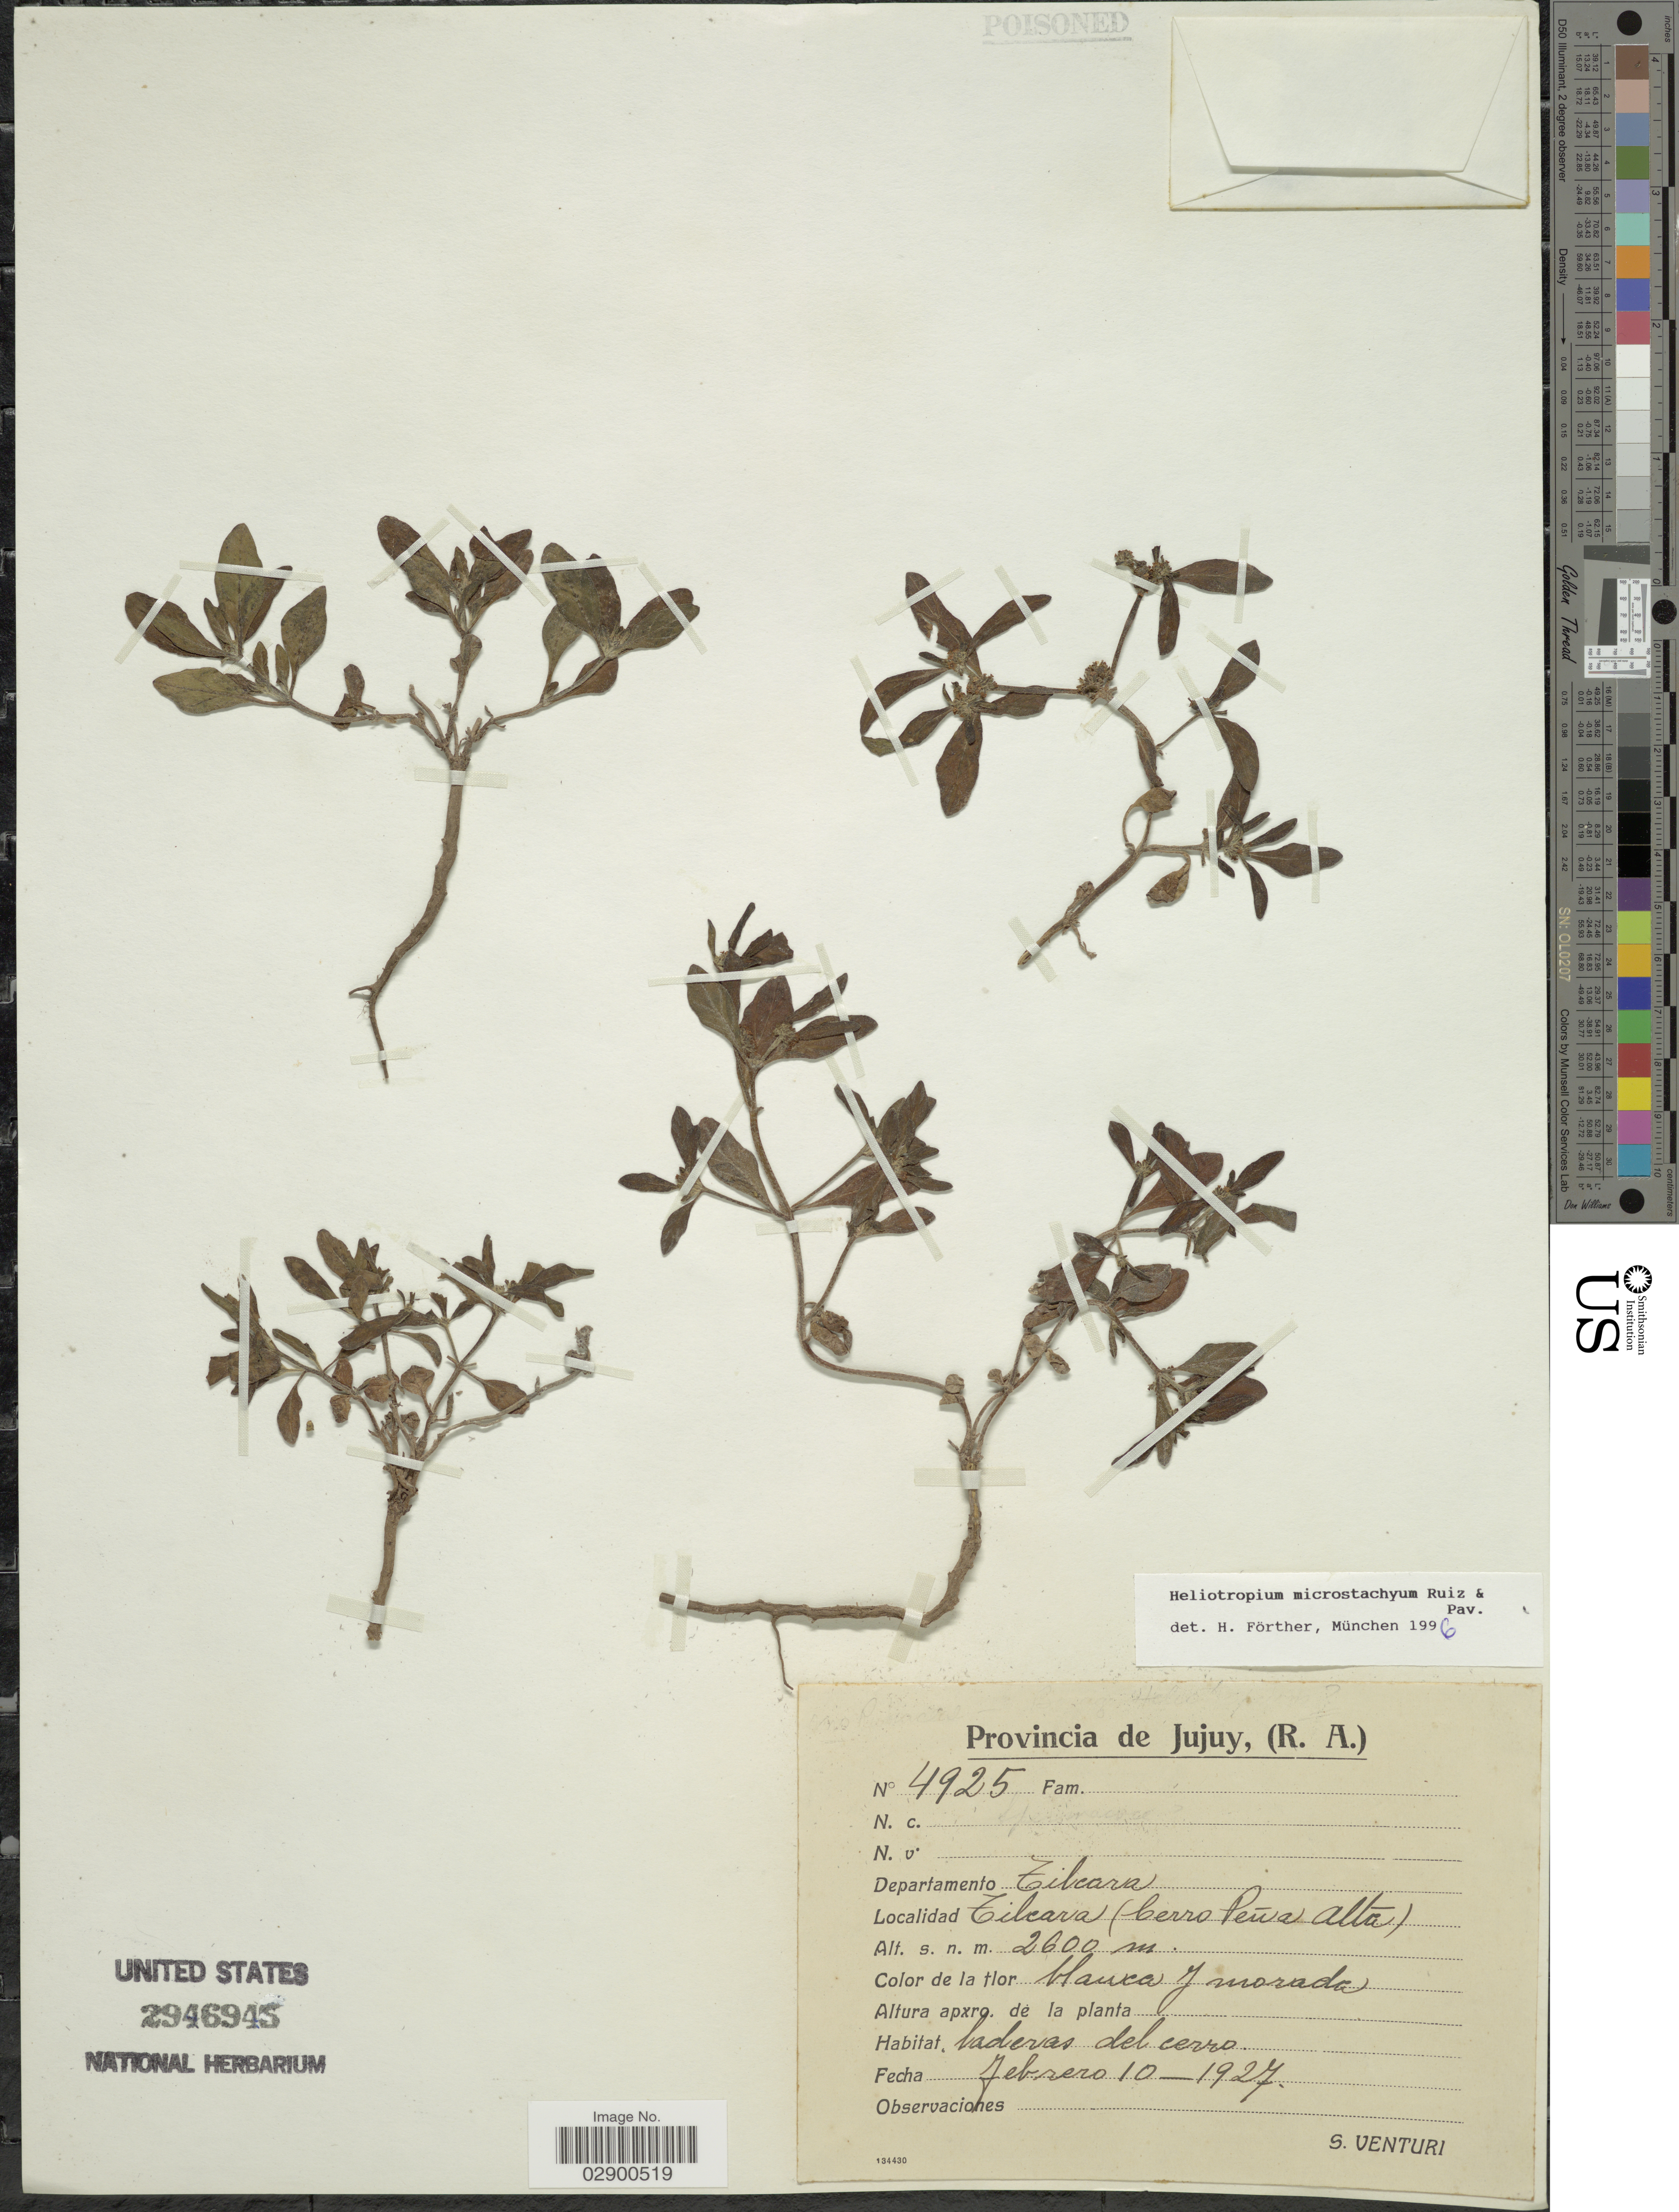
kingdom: Plantae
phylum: Tracheophyta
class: Magnoliopsida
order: Boraginales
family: Heliotropiaceae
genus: Heliotropium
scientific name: Heliotropium microstachyum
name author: Ruiz & Pav.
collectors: S. Venturi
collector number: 4925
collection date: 1927-02-10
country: Argentina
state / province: Jujuy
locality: Departamento Tilcara, Tilcara (Cerro Peña Alta).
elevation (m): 2600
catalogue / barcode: US 2946945